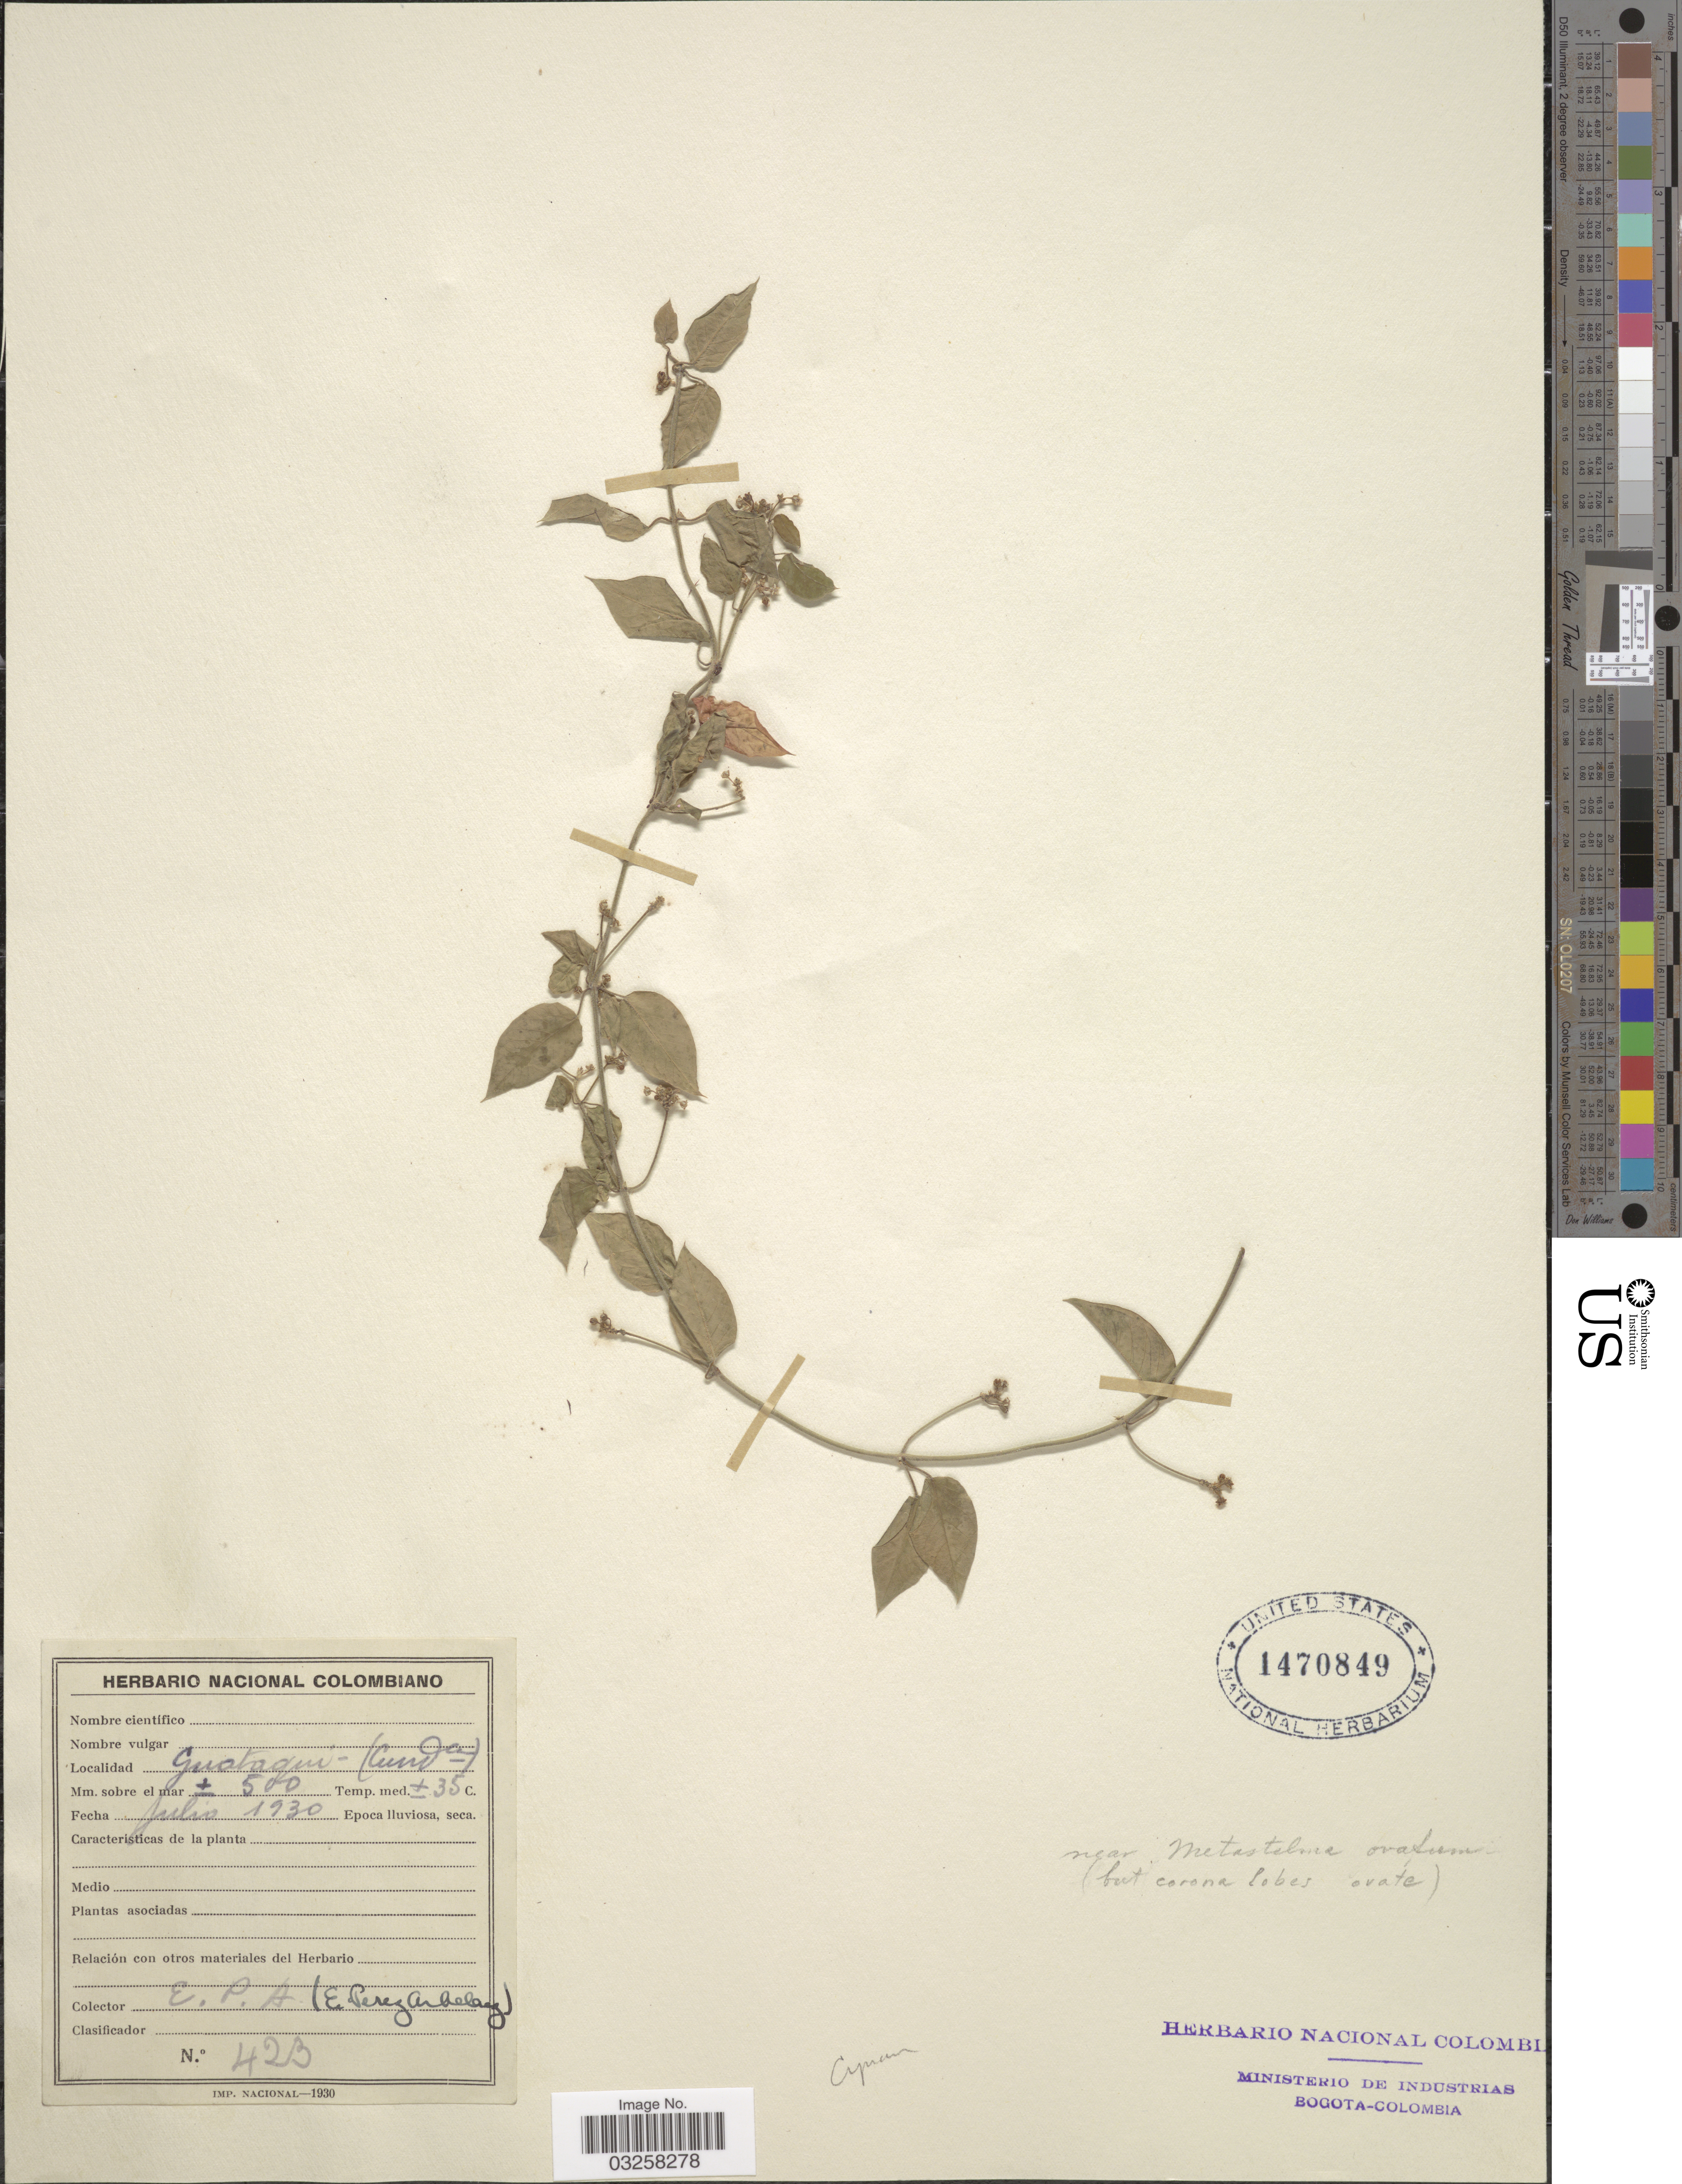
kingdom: Plantae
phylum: Tracheophyta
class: Magnoliopsida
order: Gentianales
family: Apocynaceae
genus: Metastelma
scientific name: Metastelma ovatum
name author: Rusby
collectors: E. Pérez Arbeláez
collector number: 423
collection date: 1930-07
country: Colombia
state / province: Cundinamarca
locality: Guataqui.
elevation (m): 500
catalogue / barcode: US 1470849